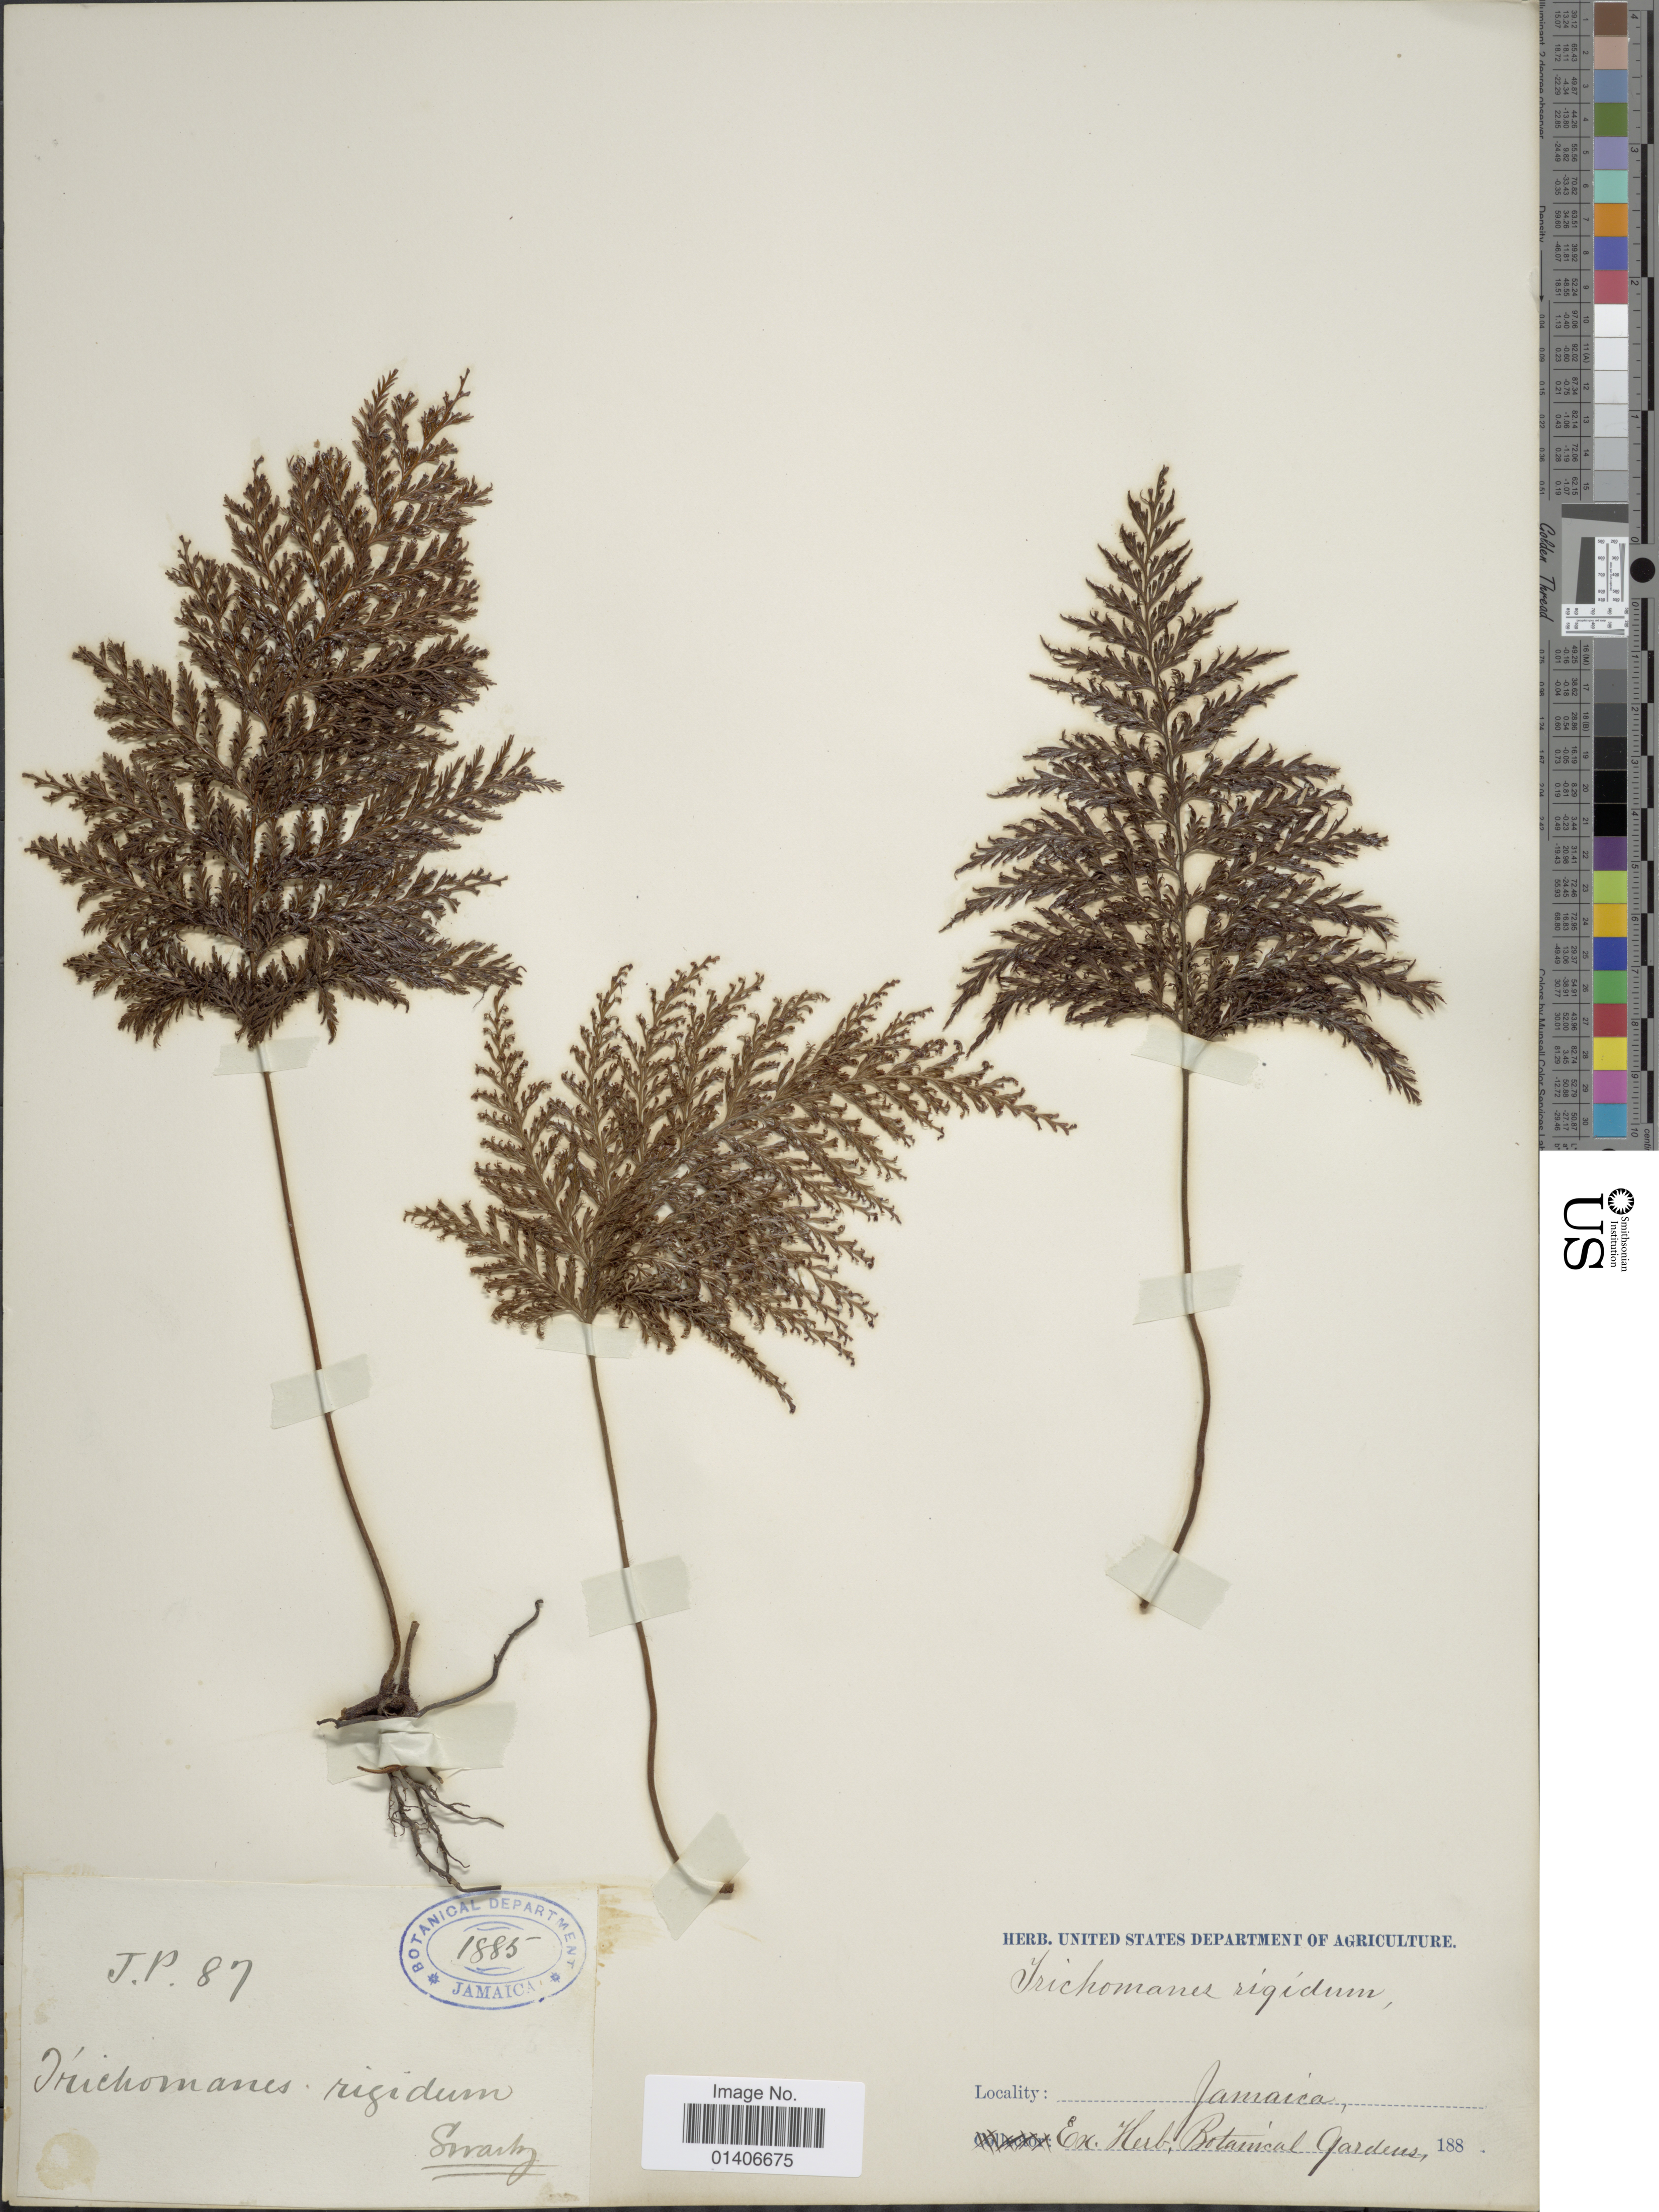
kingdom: Plantae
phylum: Tracheophyta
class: Polypodiopsida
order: Hymenophyllales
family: Hymenophyllaceae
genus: Abrodictyum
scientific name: Abrodictyum rigidum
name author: (Sw.) Ebihara & Dubuisson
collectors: -- Swartz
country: Jamaica